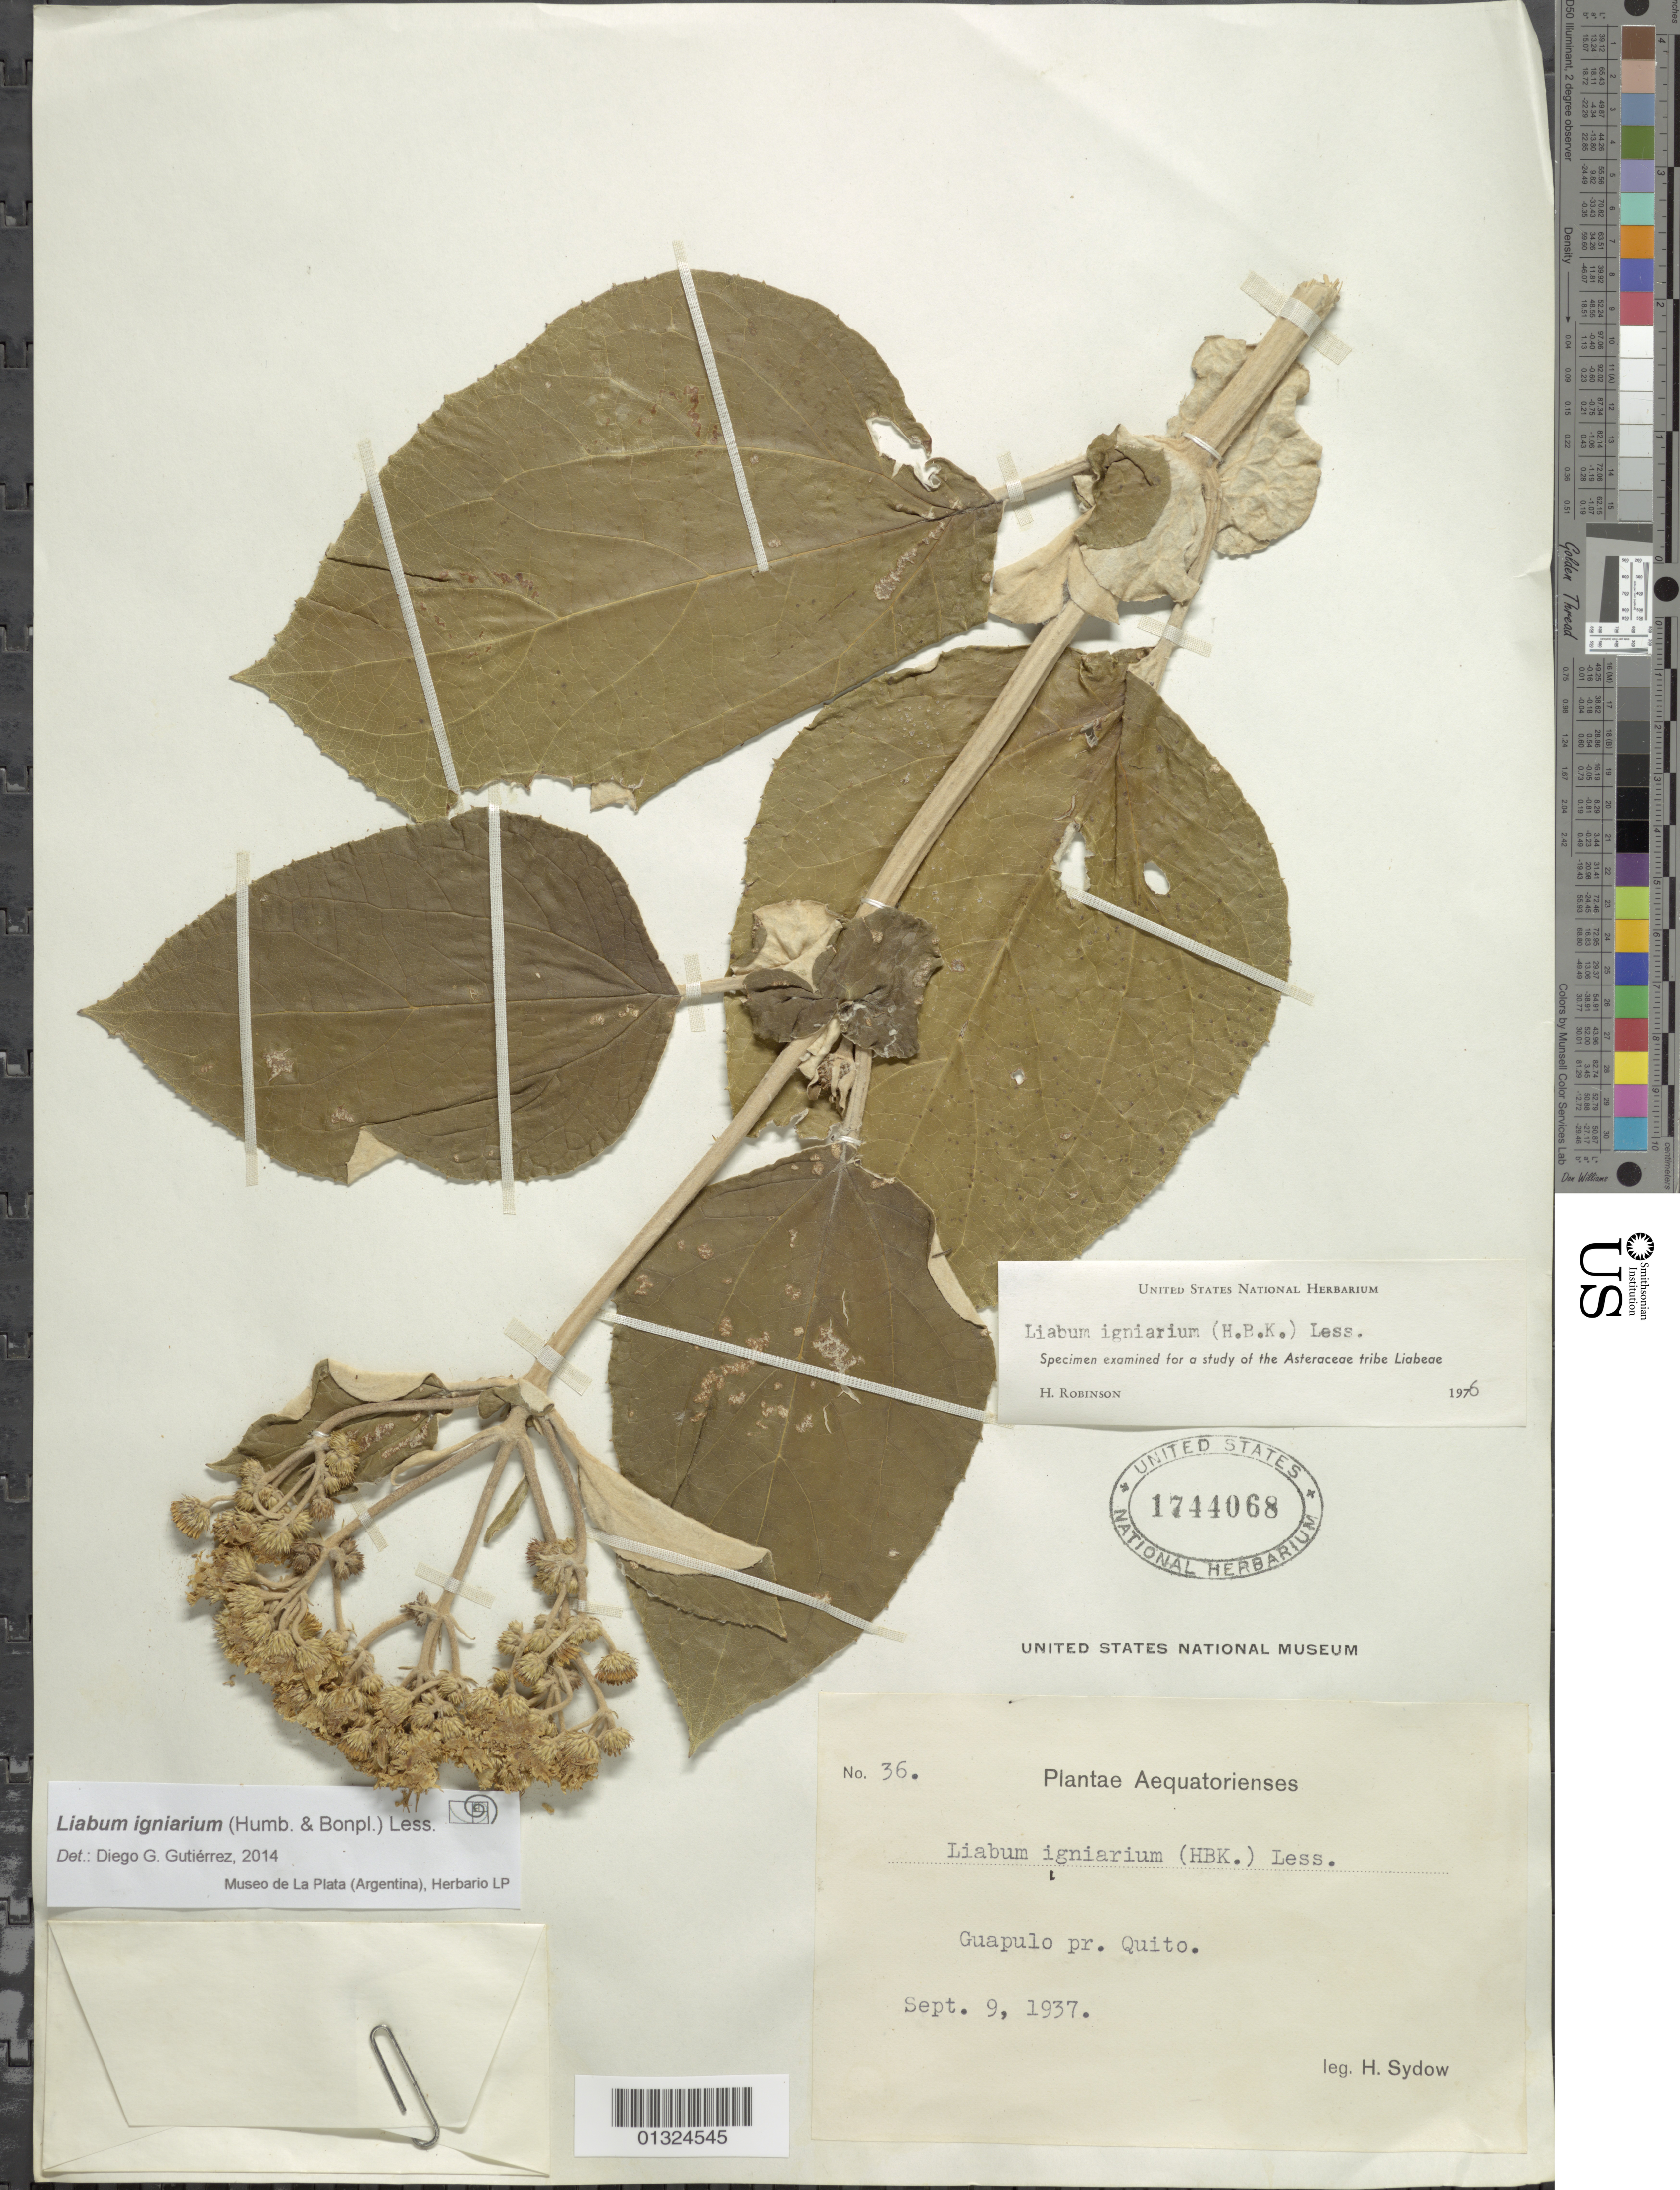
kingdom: Plantae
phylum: Tracheophyta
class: Magnoliopsida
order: Asterales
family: Asteraceae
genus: Liabum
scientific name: Liabum igniarium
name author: Less.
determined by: Gutierrez, D. G.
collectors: H. Sydow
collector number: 36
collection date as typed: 9 September 1937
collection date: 1937-09-09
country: Ecuador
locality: Guapulo pr. Quito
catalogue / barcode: US 1744068